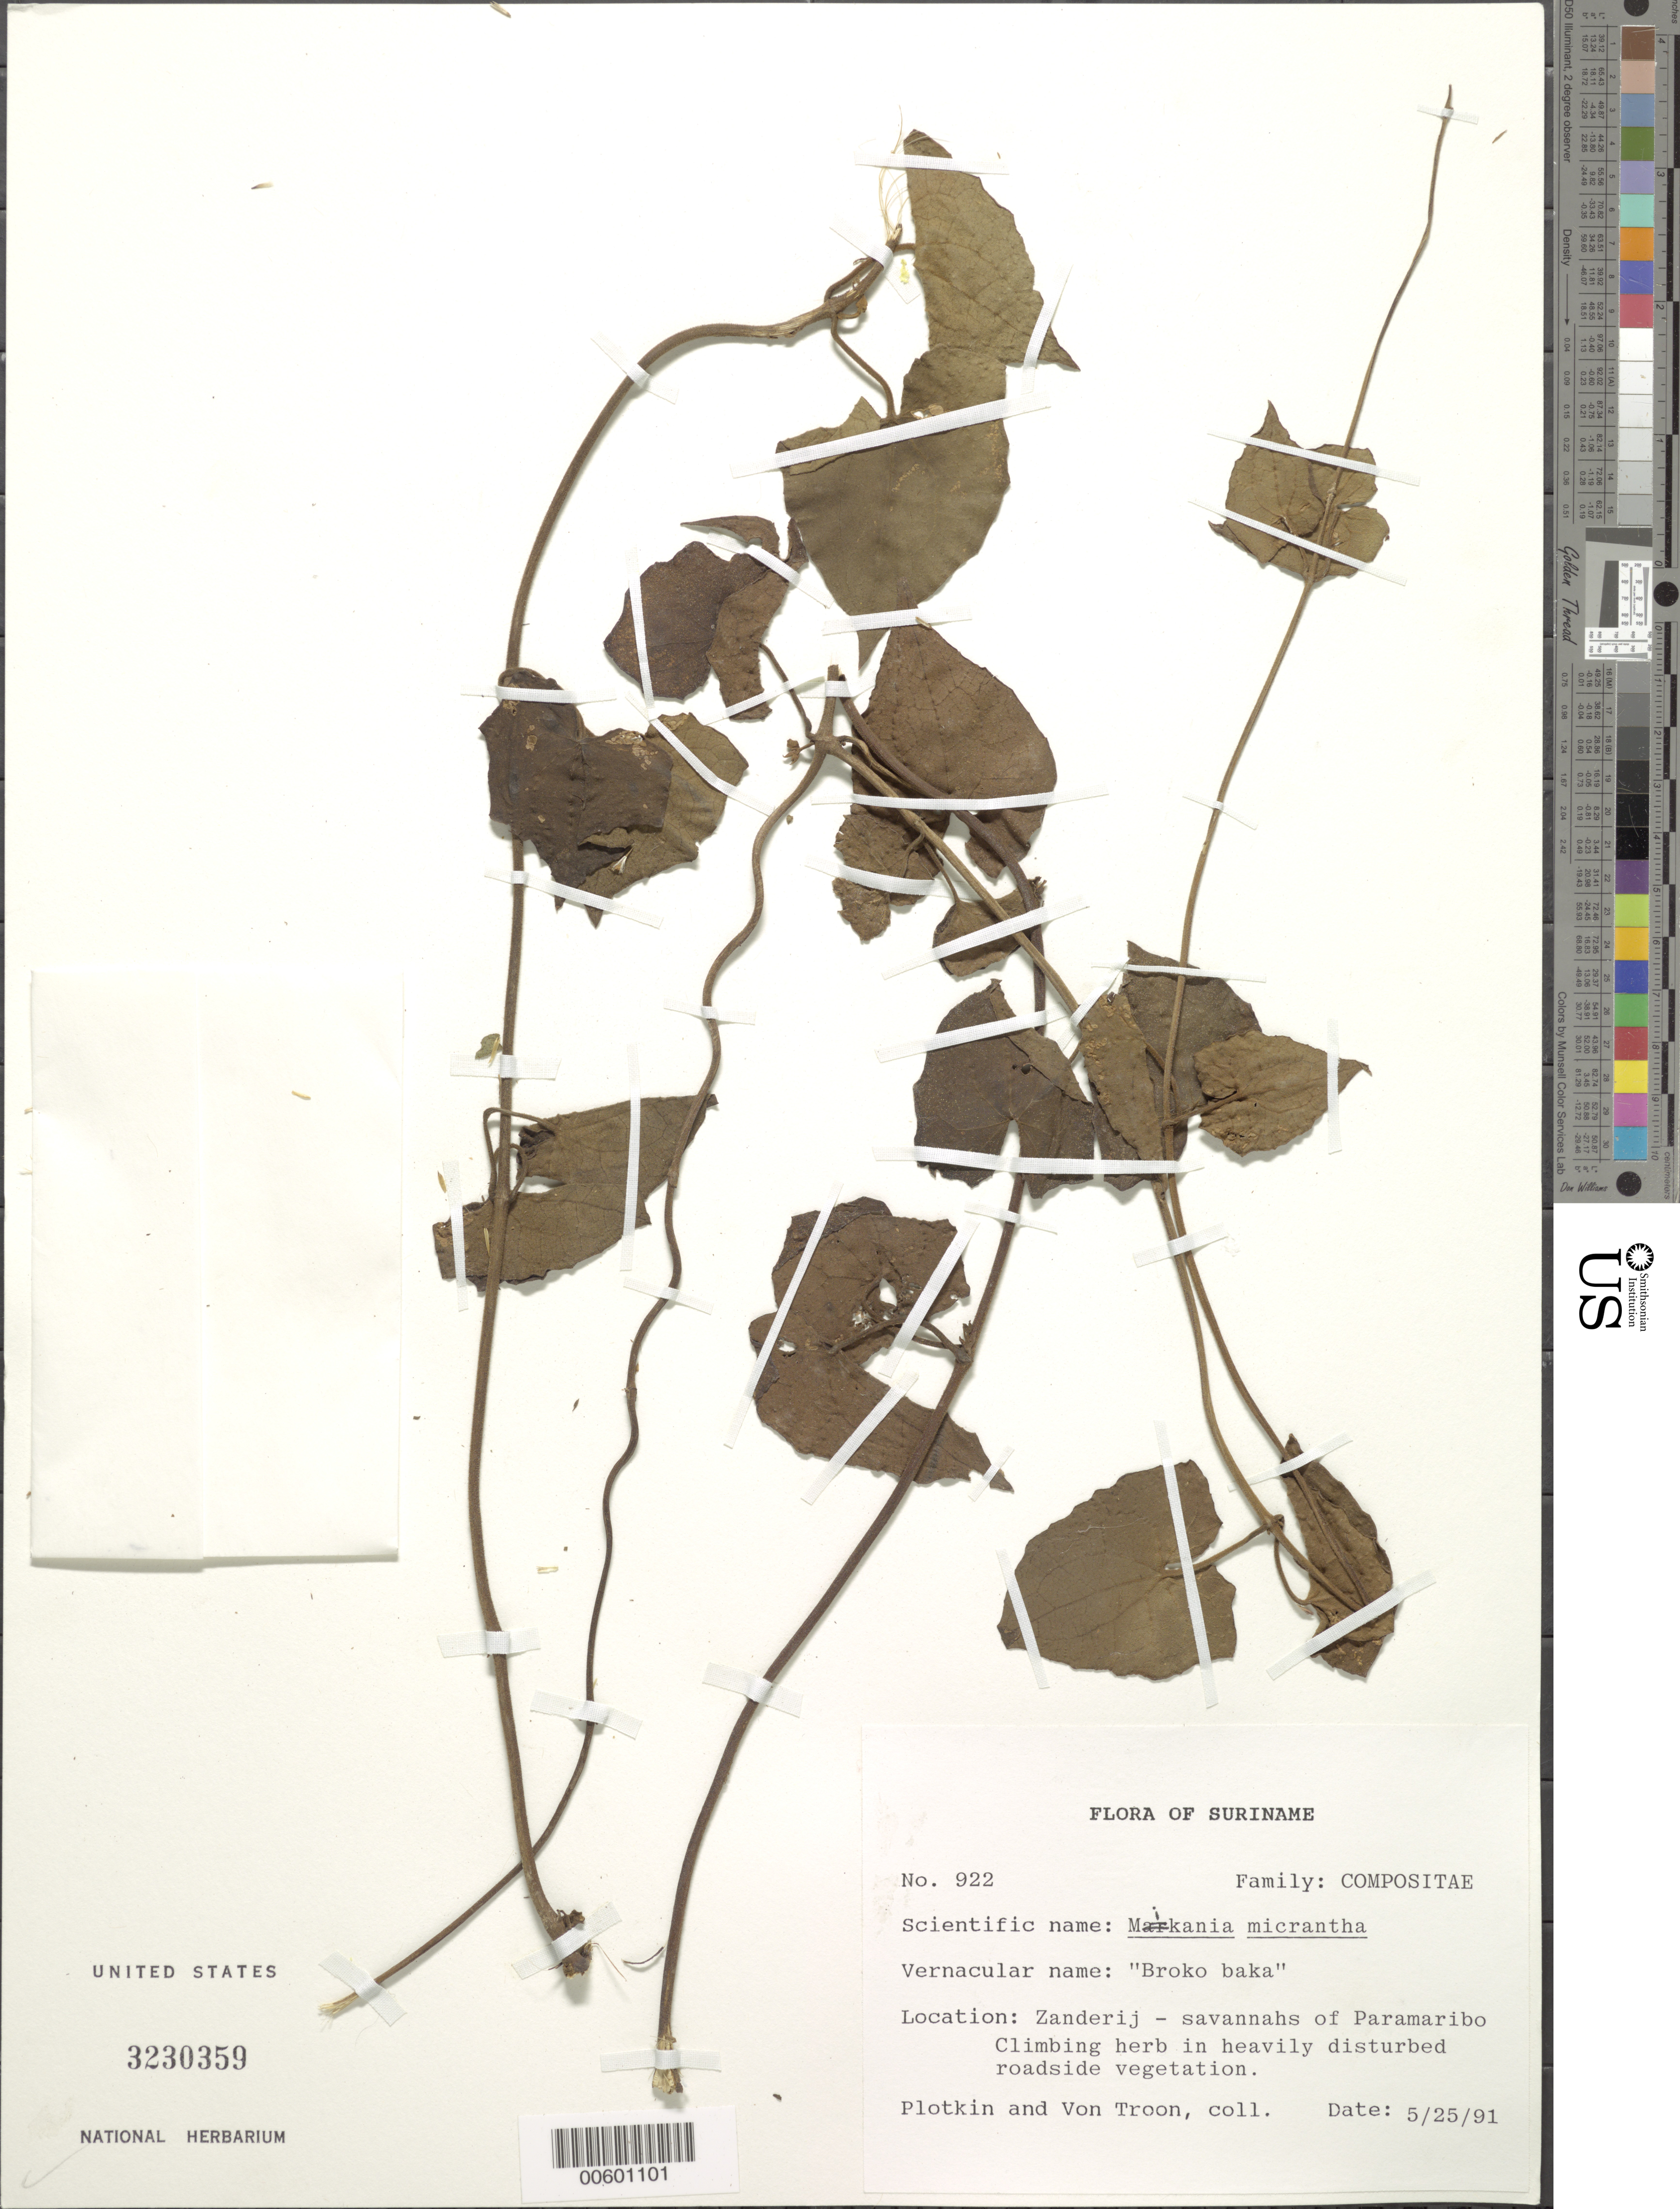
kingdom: Plantae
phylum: Tracheophyta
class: Magnoliopsida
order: Asterales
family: Asteraceae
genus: Mikania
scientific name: Mikania micrantha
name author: Kunth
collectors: M. Plotkin & F. Troon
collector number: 922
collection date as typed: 25-May-91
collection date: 1991-05-25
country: Suriname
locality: Zanderij, savannas of Paramaribo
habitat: Heavily disturbed roadside vegetation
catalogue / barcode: US 3230359